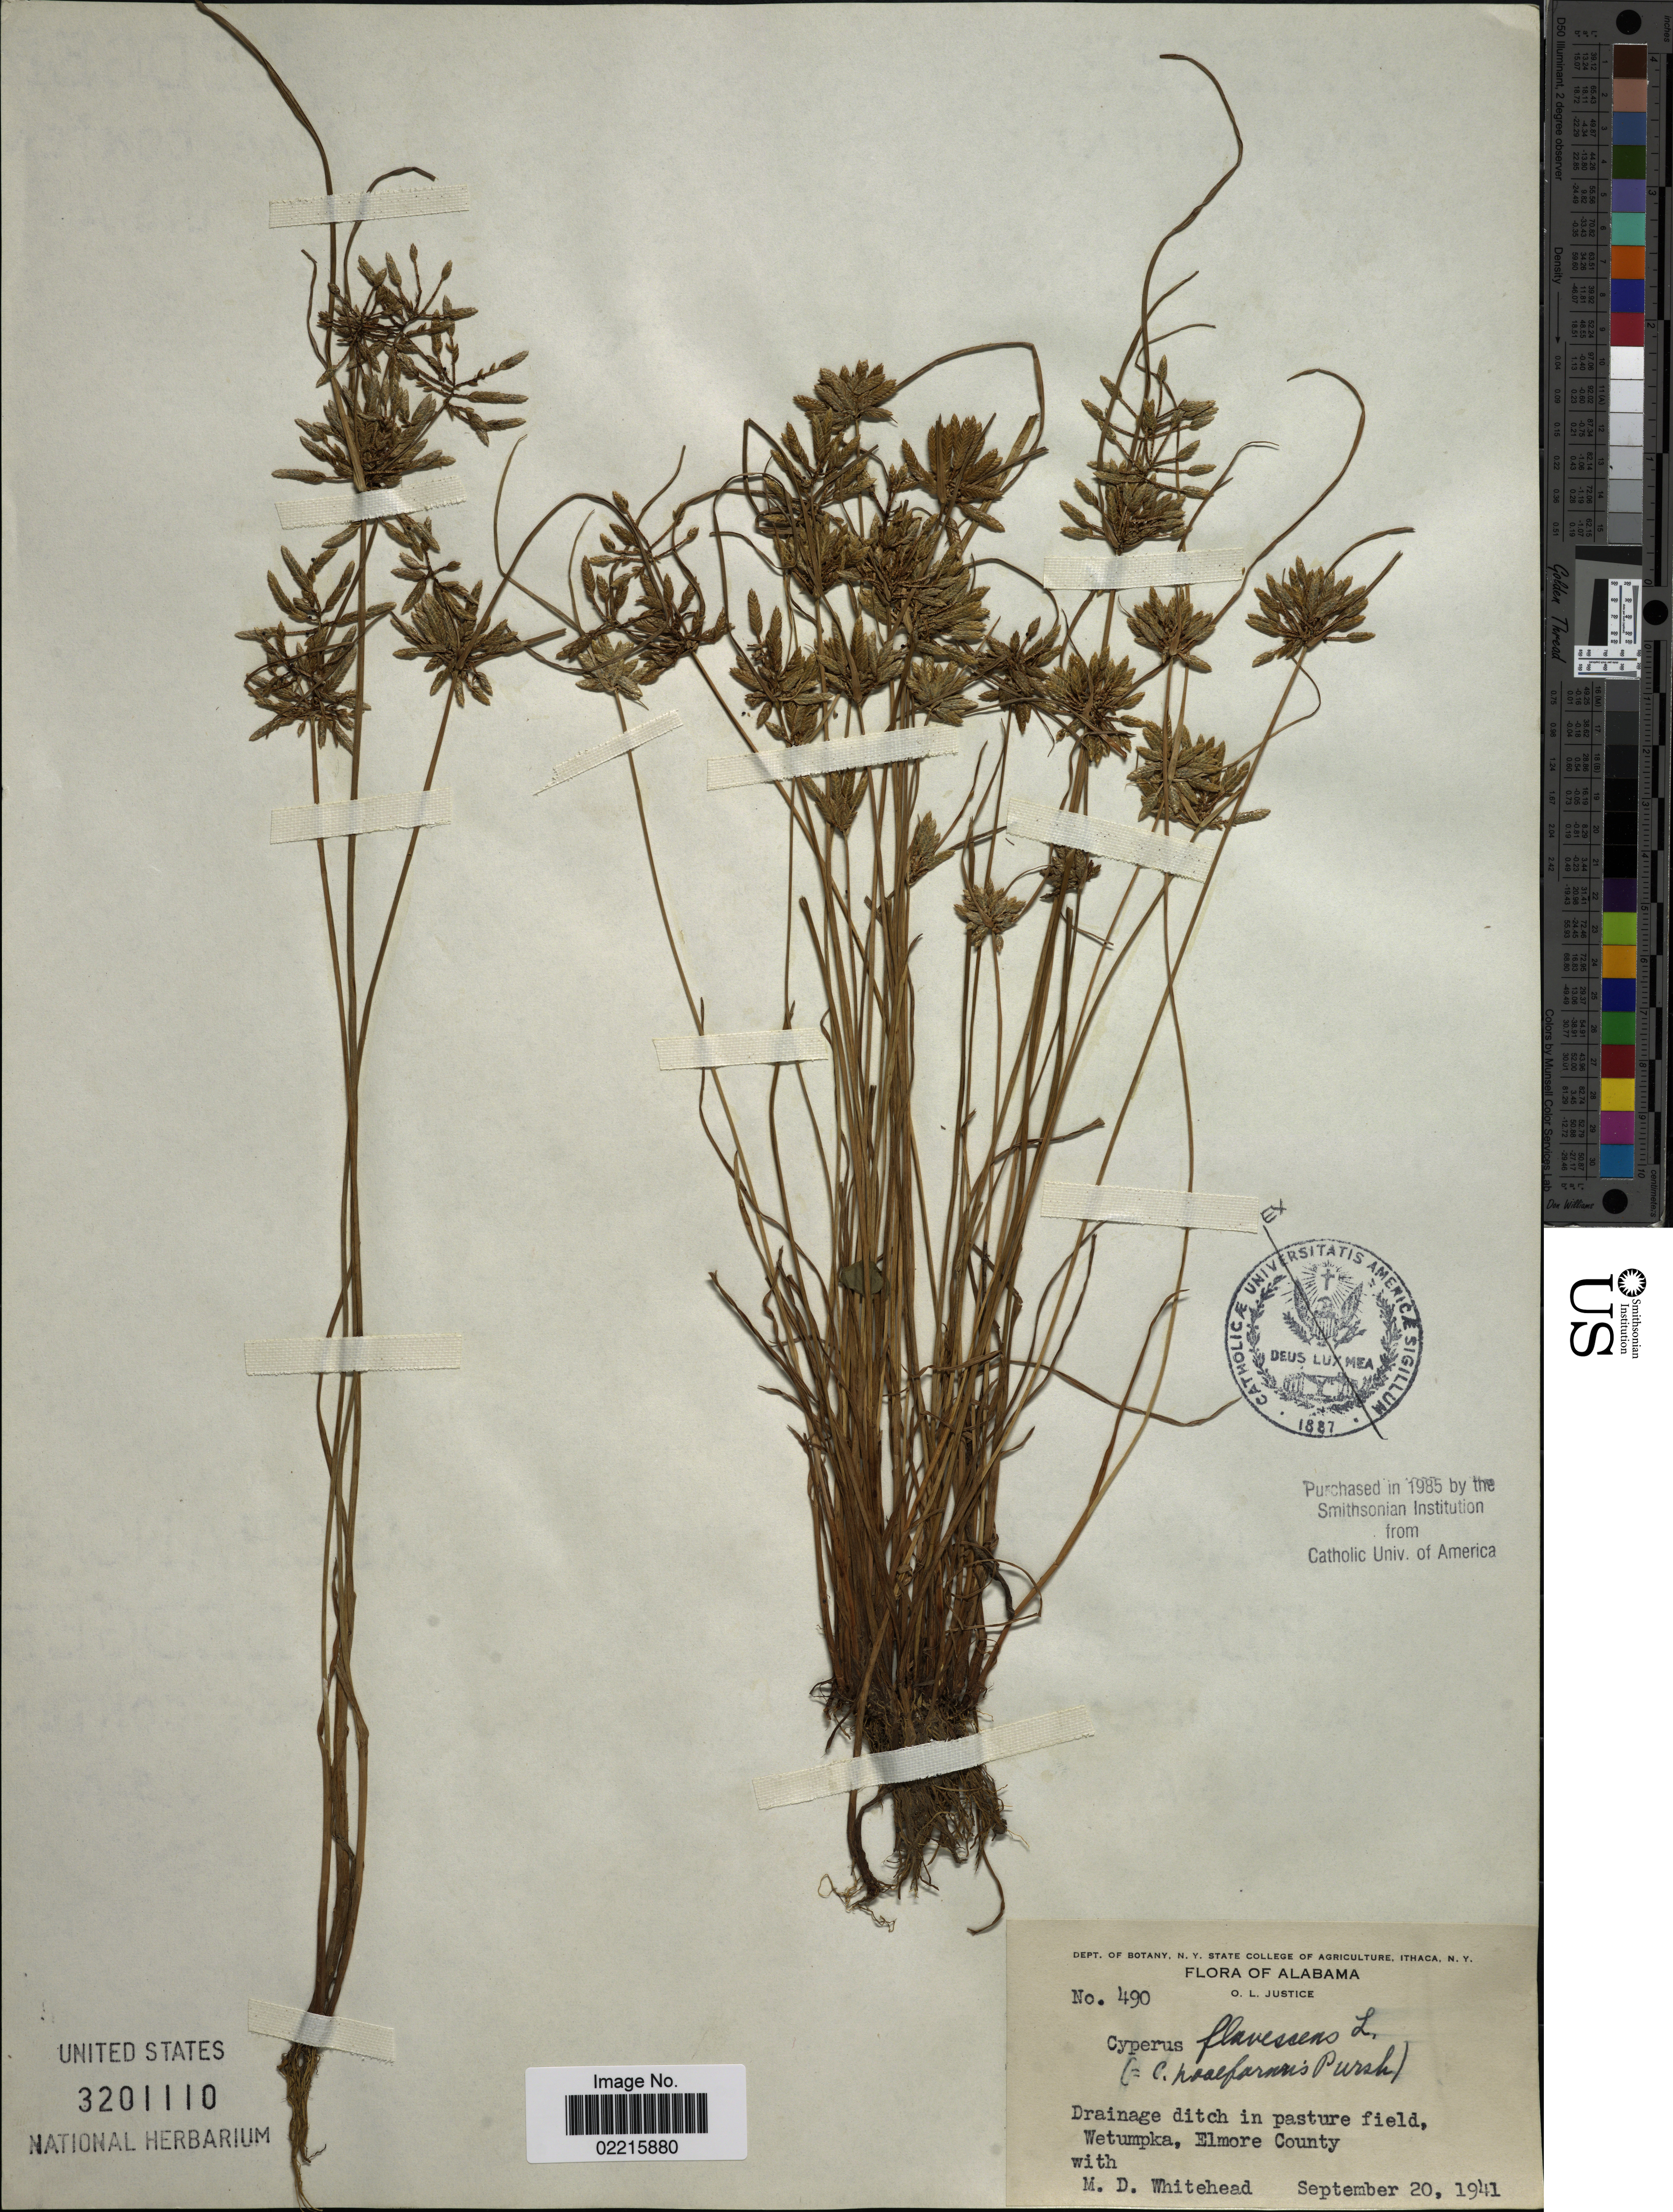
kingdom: Plantae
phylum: Tracheophyta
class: Liliopsida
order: Poales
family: Cyperaceae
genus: Cyperus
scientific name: Cyperus flavescens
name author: L.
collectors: O. Justice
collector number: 490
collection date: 1941-09-20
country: United States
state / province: Alabama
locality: Drainage ditch in pasture field, Wetumpka, Elmore County with M.D. Whitehead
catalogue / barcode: US 3201110